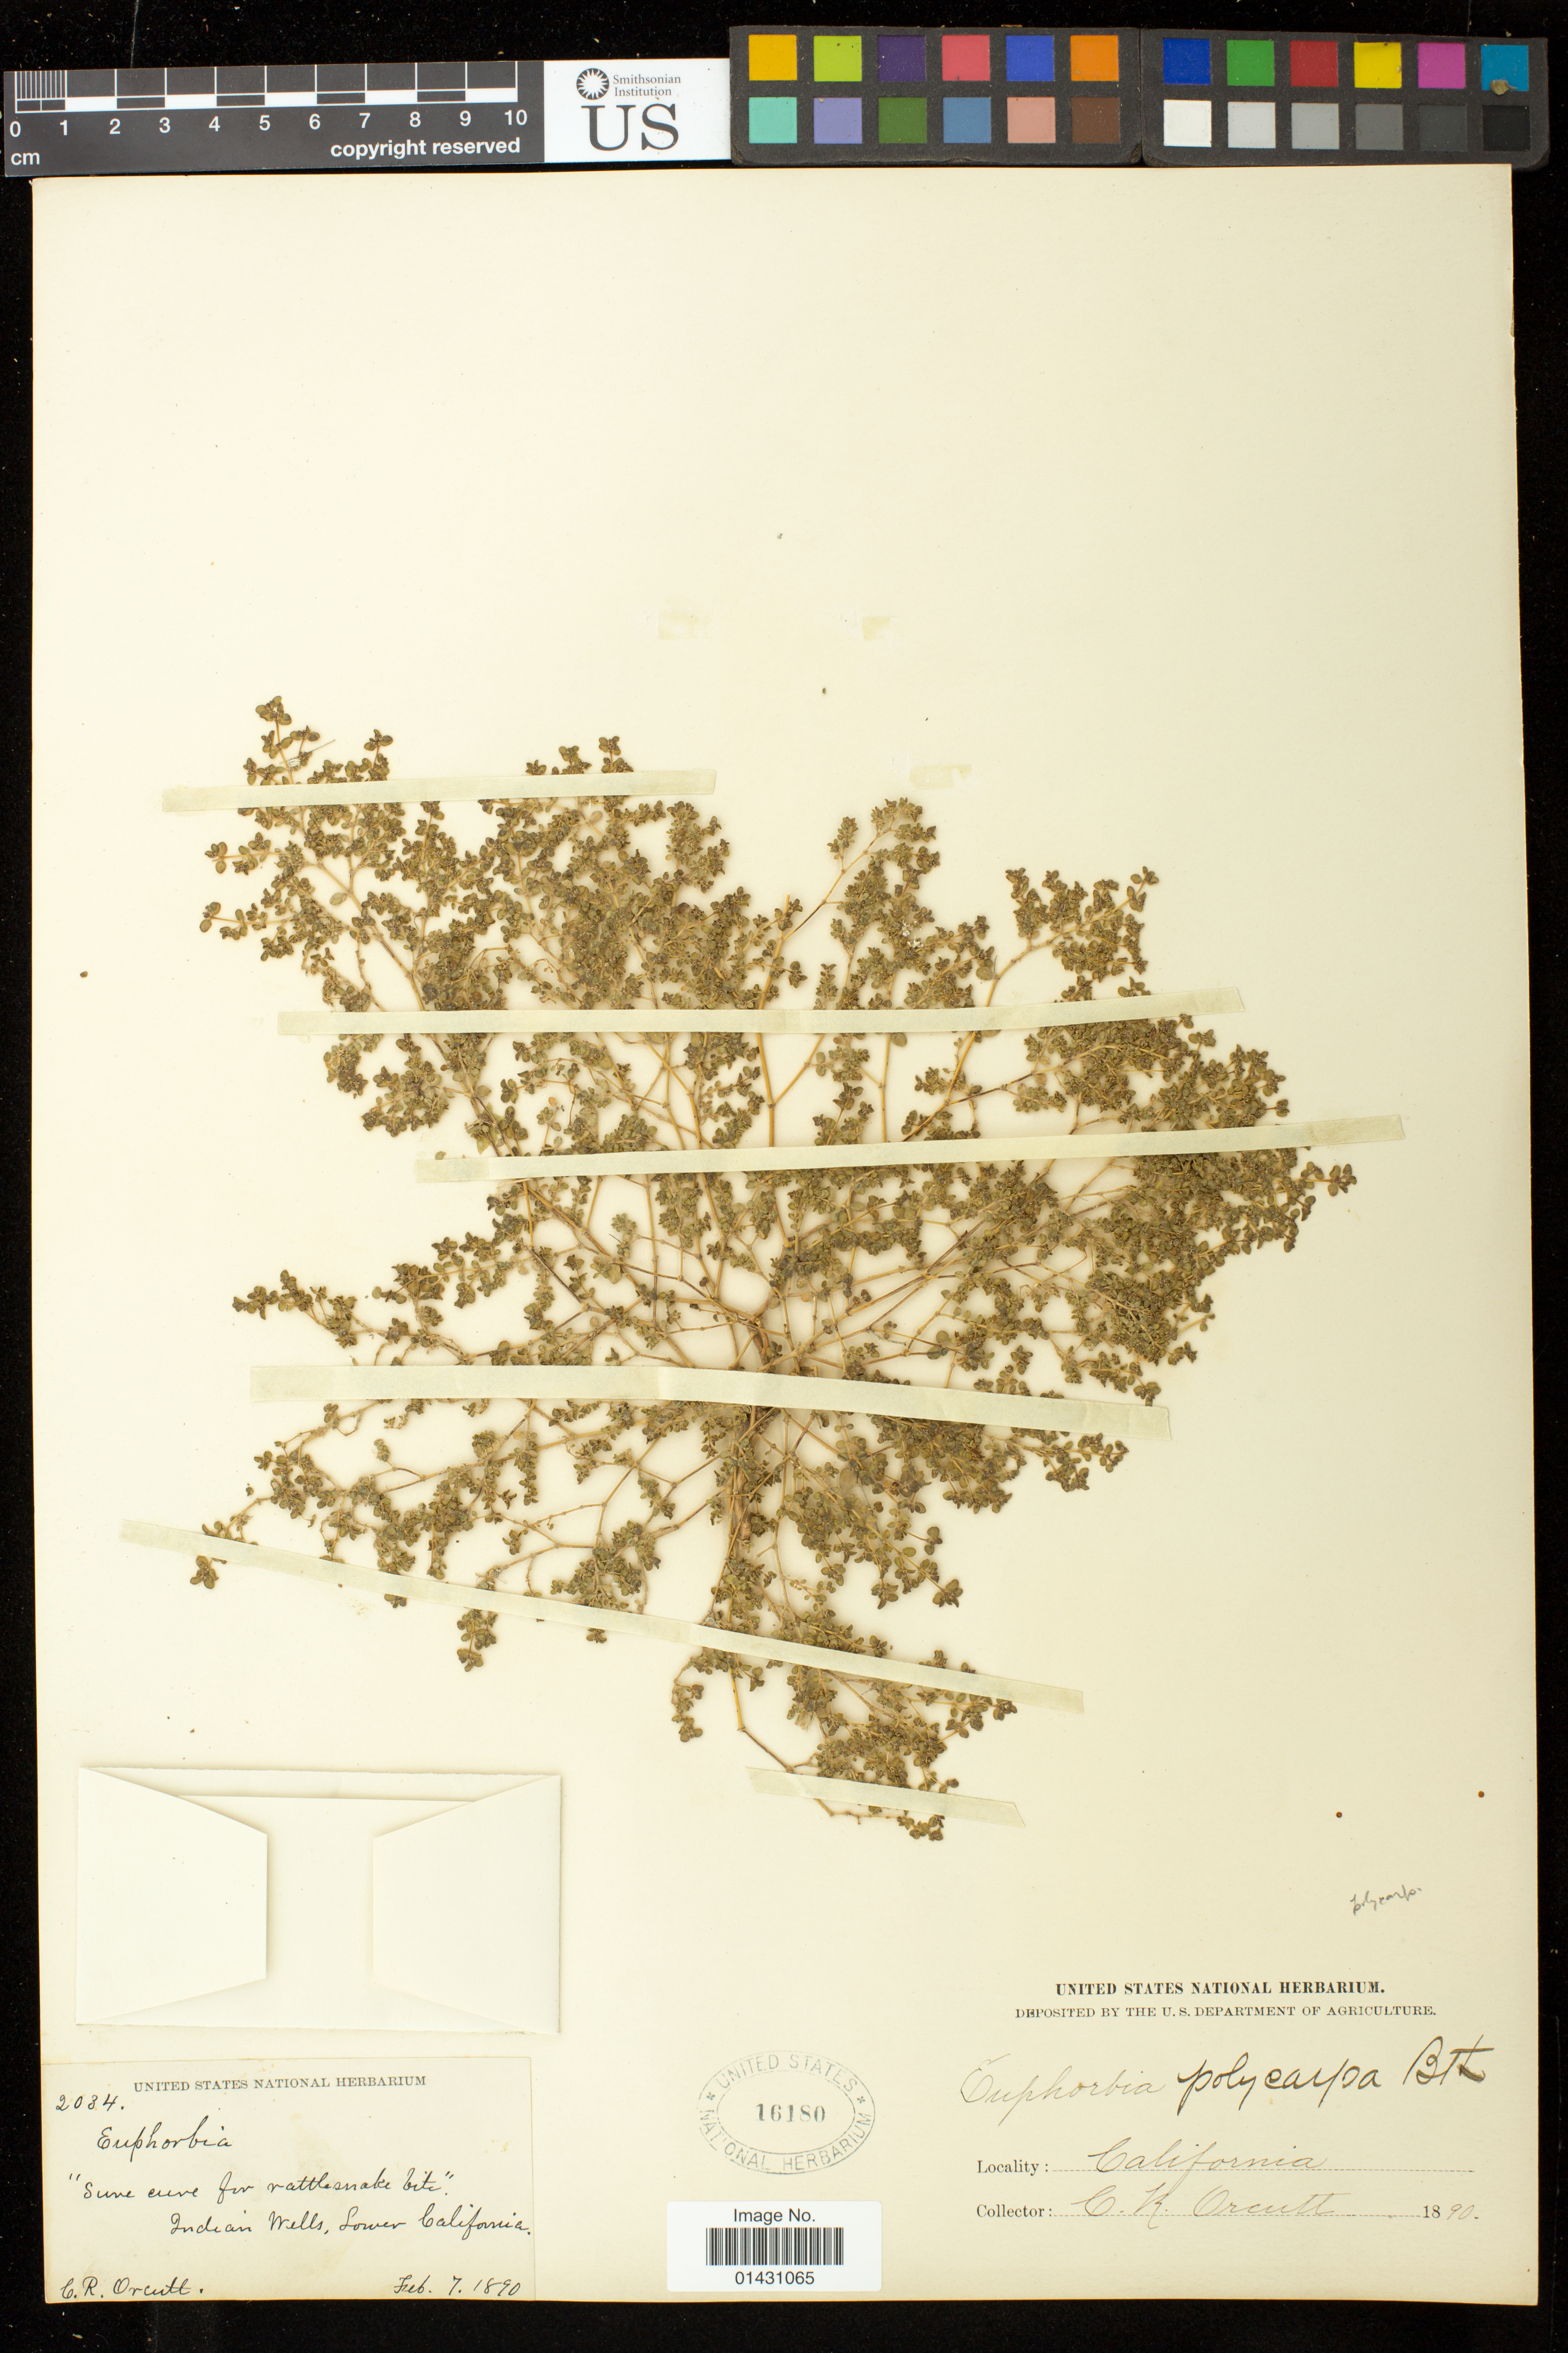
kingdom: Plantae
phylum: Tracheophyta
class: Magnoliopsida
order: Malpighiales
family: Euphorbiaceae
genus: Euphorbia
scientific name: Euphorbia polycarpa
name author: Benth.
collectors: C. R. Orcutt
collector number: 2034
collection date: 1890-02-07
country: United States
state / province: California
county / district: Riverside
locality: Indian Wells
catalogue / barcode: US 16180